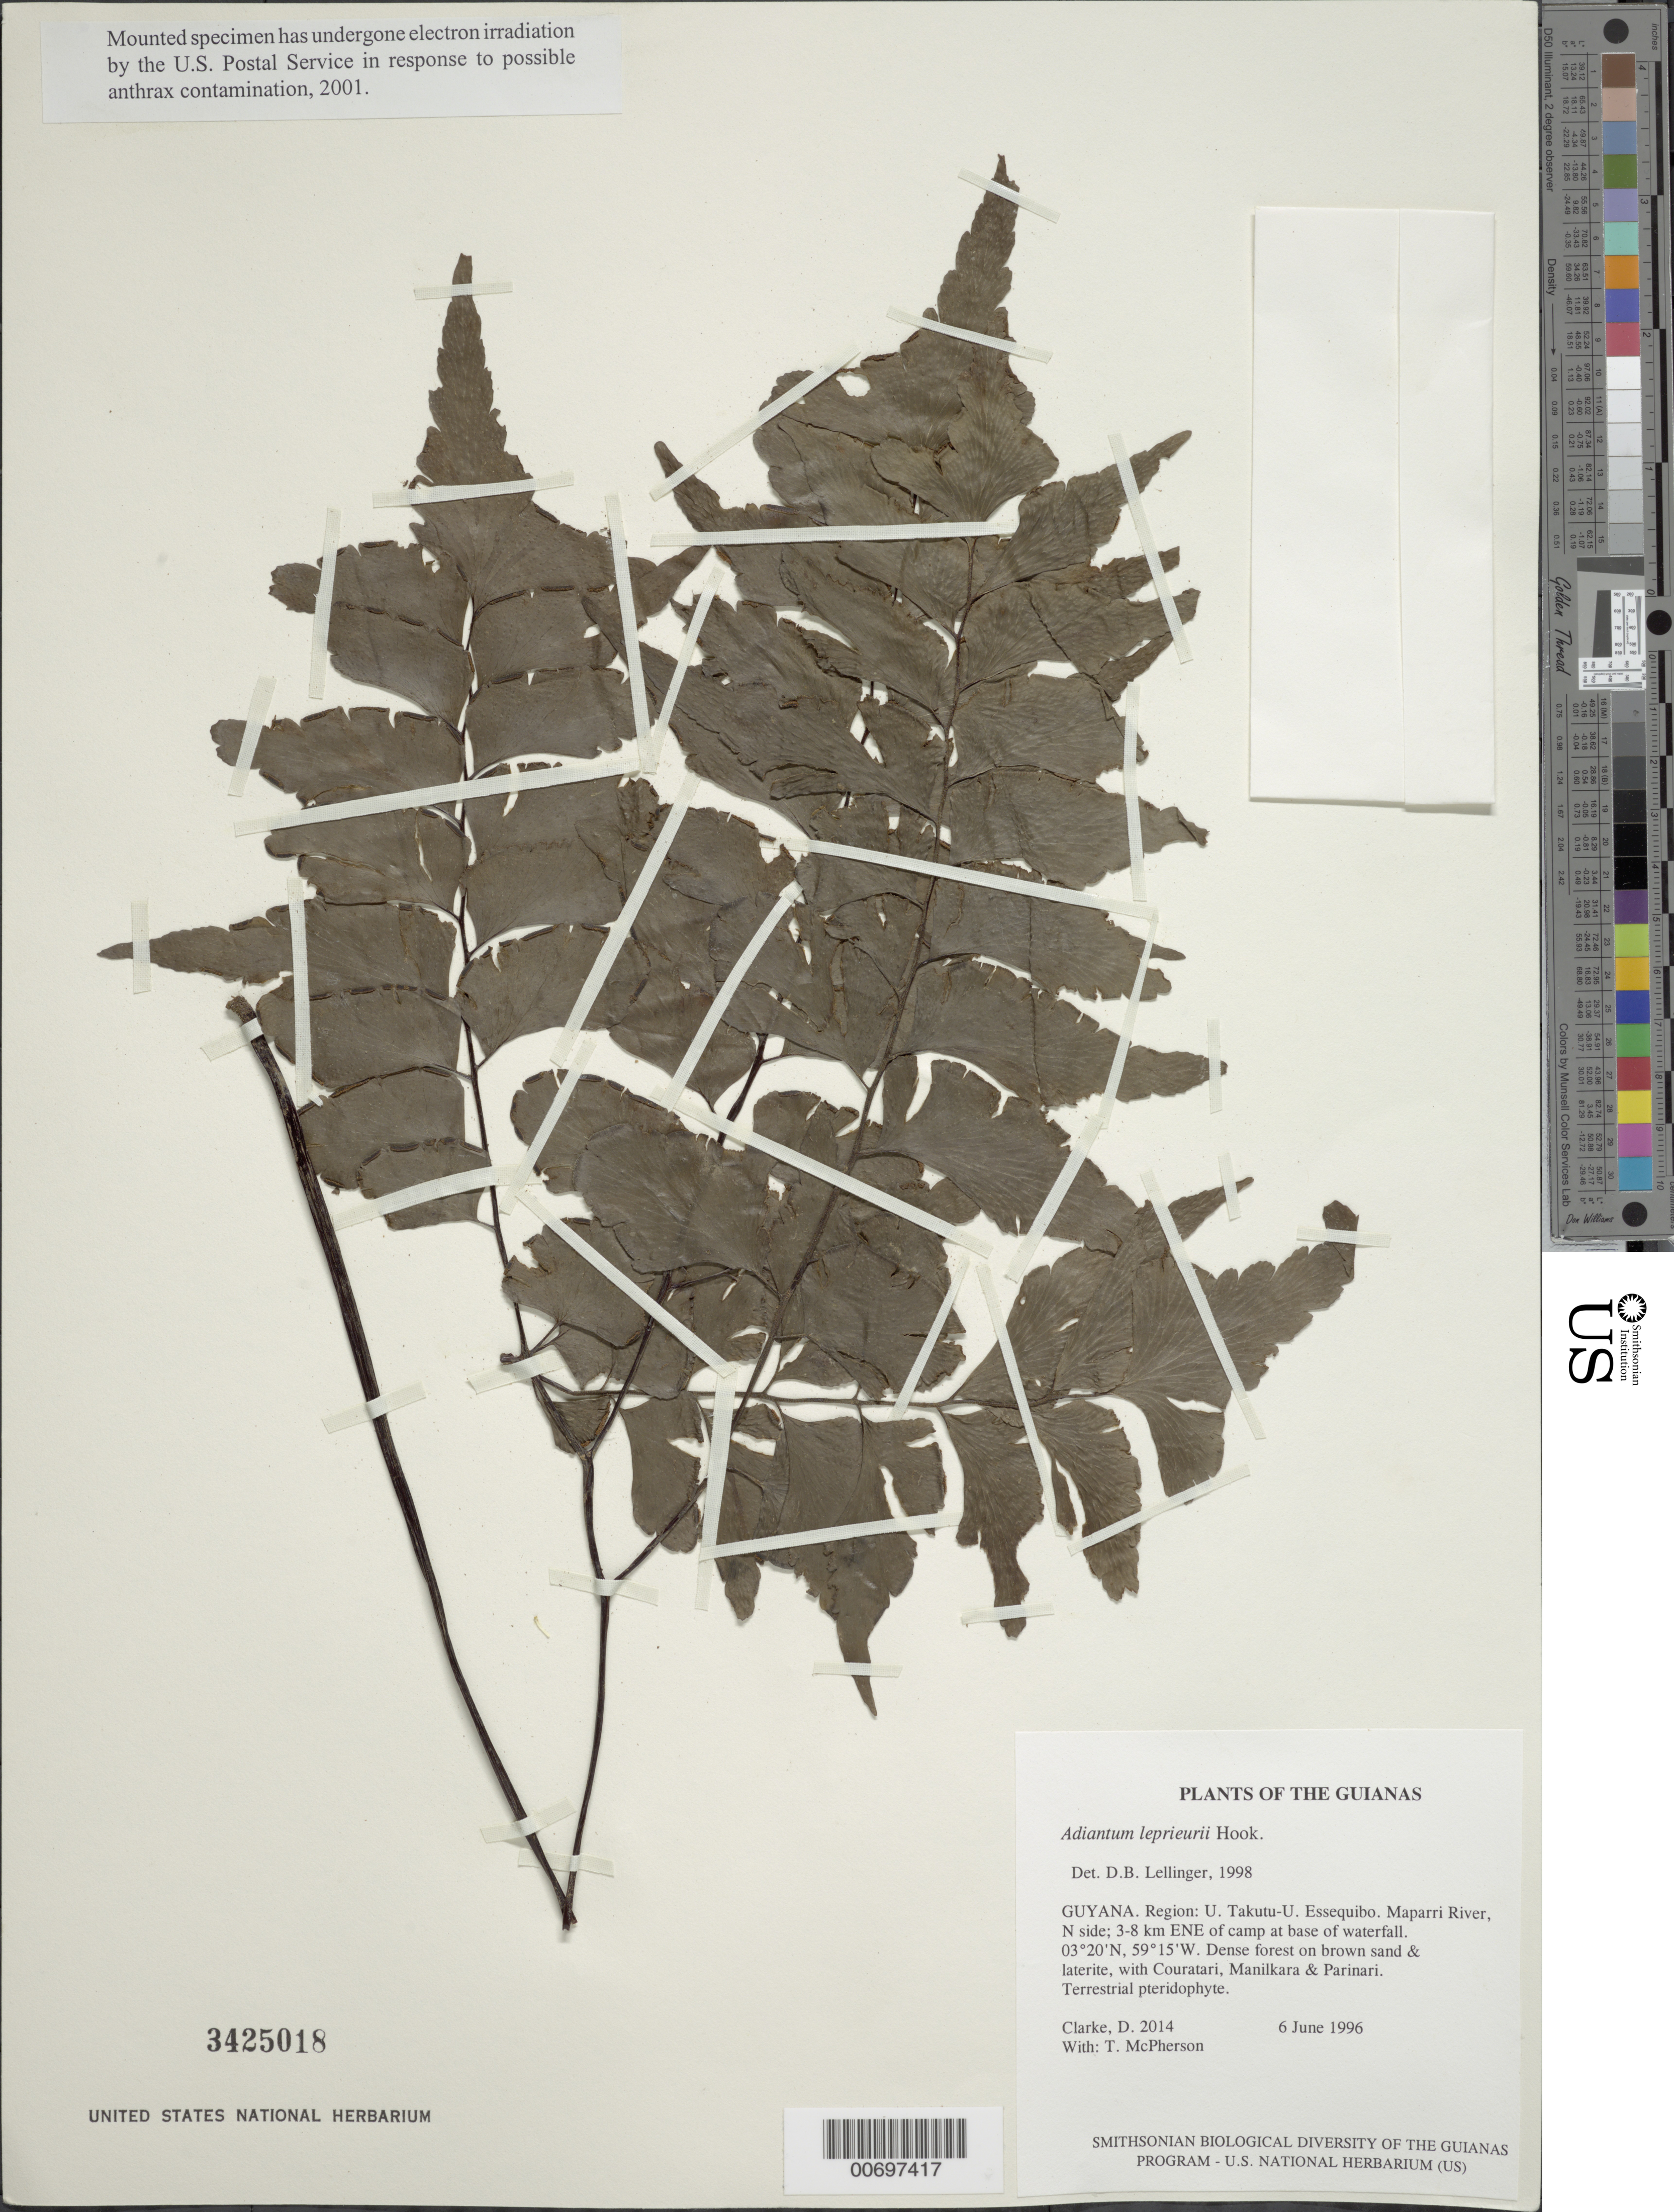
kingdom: Plantae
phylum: Tracheophyta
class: Polypodiopsida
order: Polypodiales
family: Pteridaceae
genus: Adiantum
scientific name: Adiantum leprieurii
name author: Hook.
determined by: Lellinger, David B., (BOT), Smithsonian Institution - National Museum of Natural History (UNITED STATES)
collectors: H. D. Clarke & T. McPherson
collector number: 2014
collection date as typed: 6 June 1996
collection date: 1996-06-06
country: Guyana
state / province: U. Takutu-U. Essequibo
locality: Maparri River, N side; 3-8 km ENE of camp at base of waterfall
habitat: Dense forest on brown sand & laterite, with Couratari, Manilkara & Parinari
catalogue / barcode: US 3425018